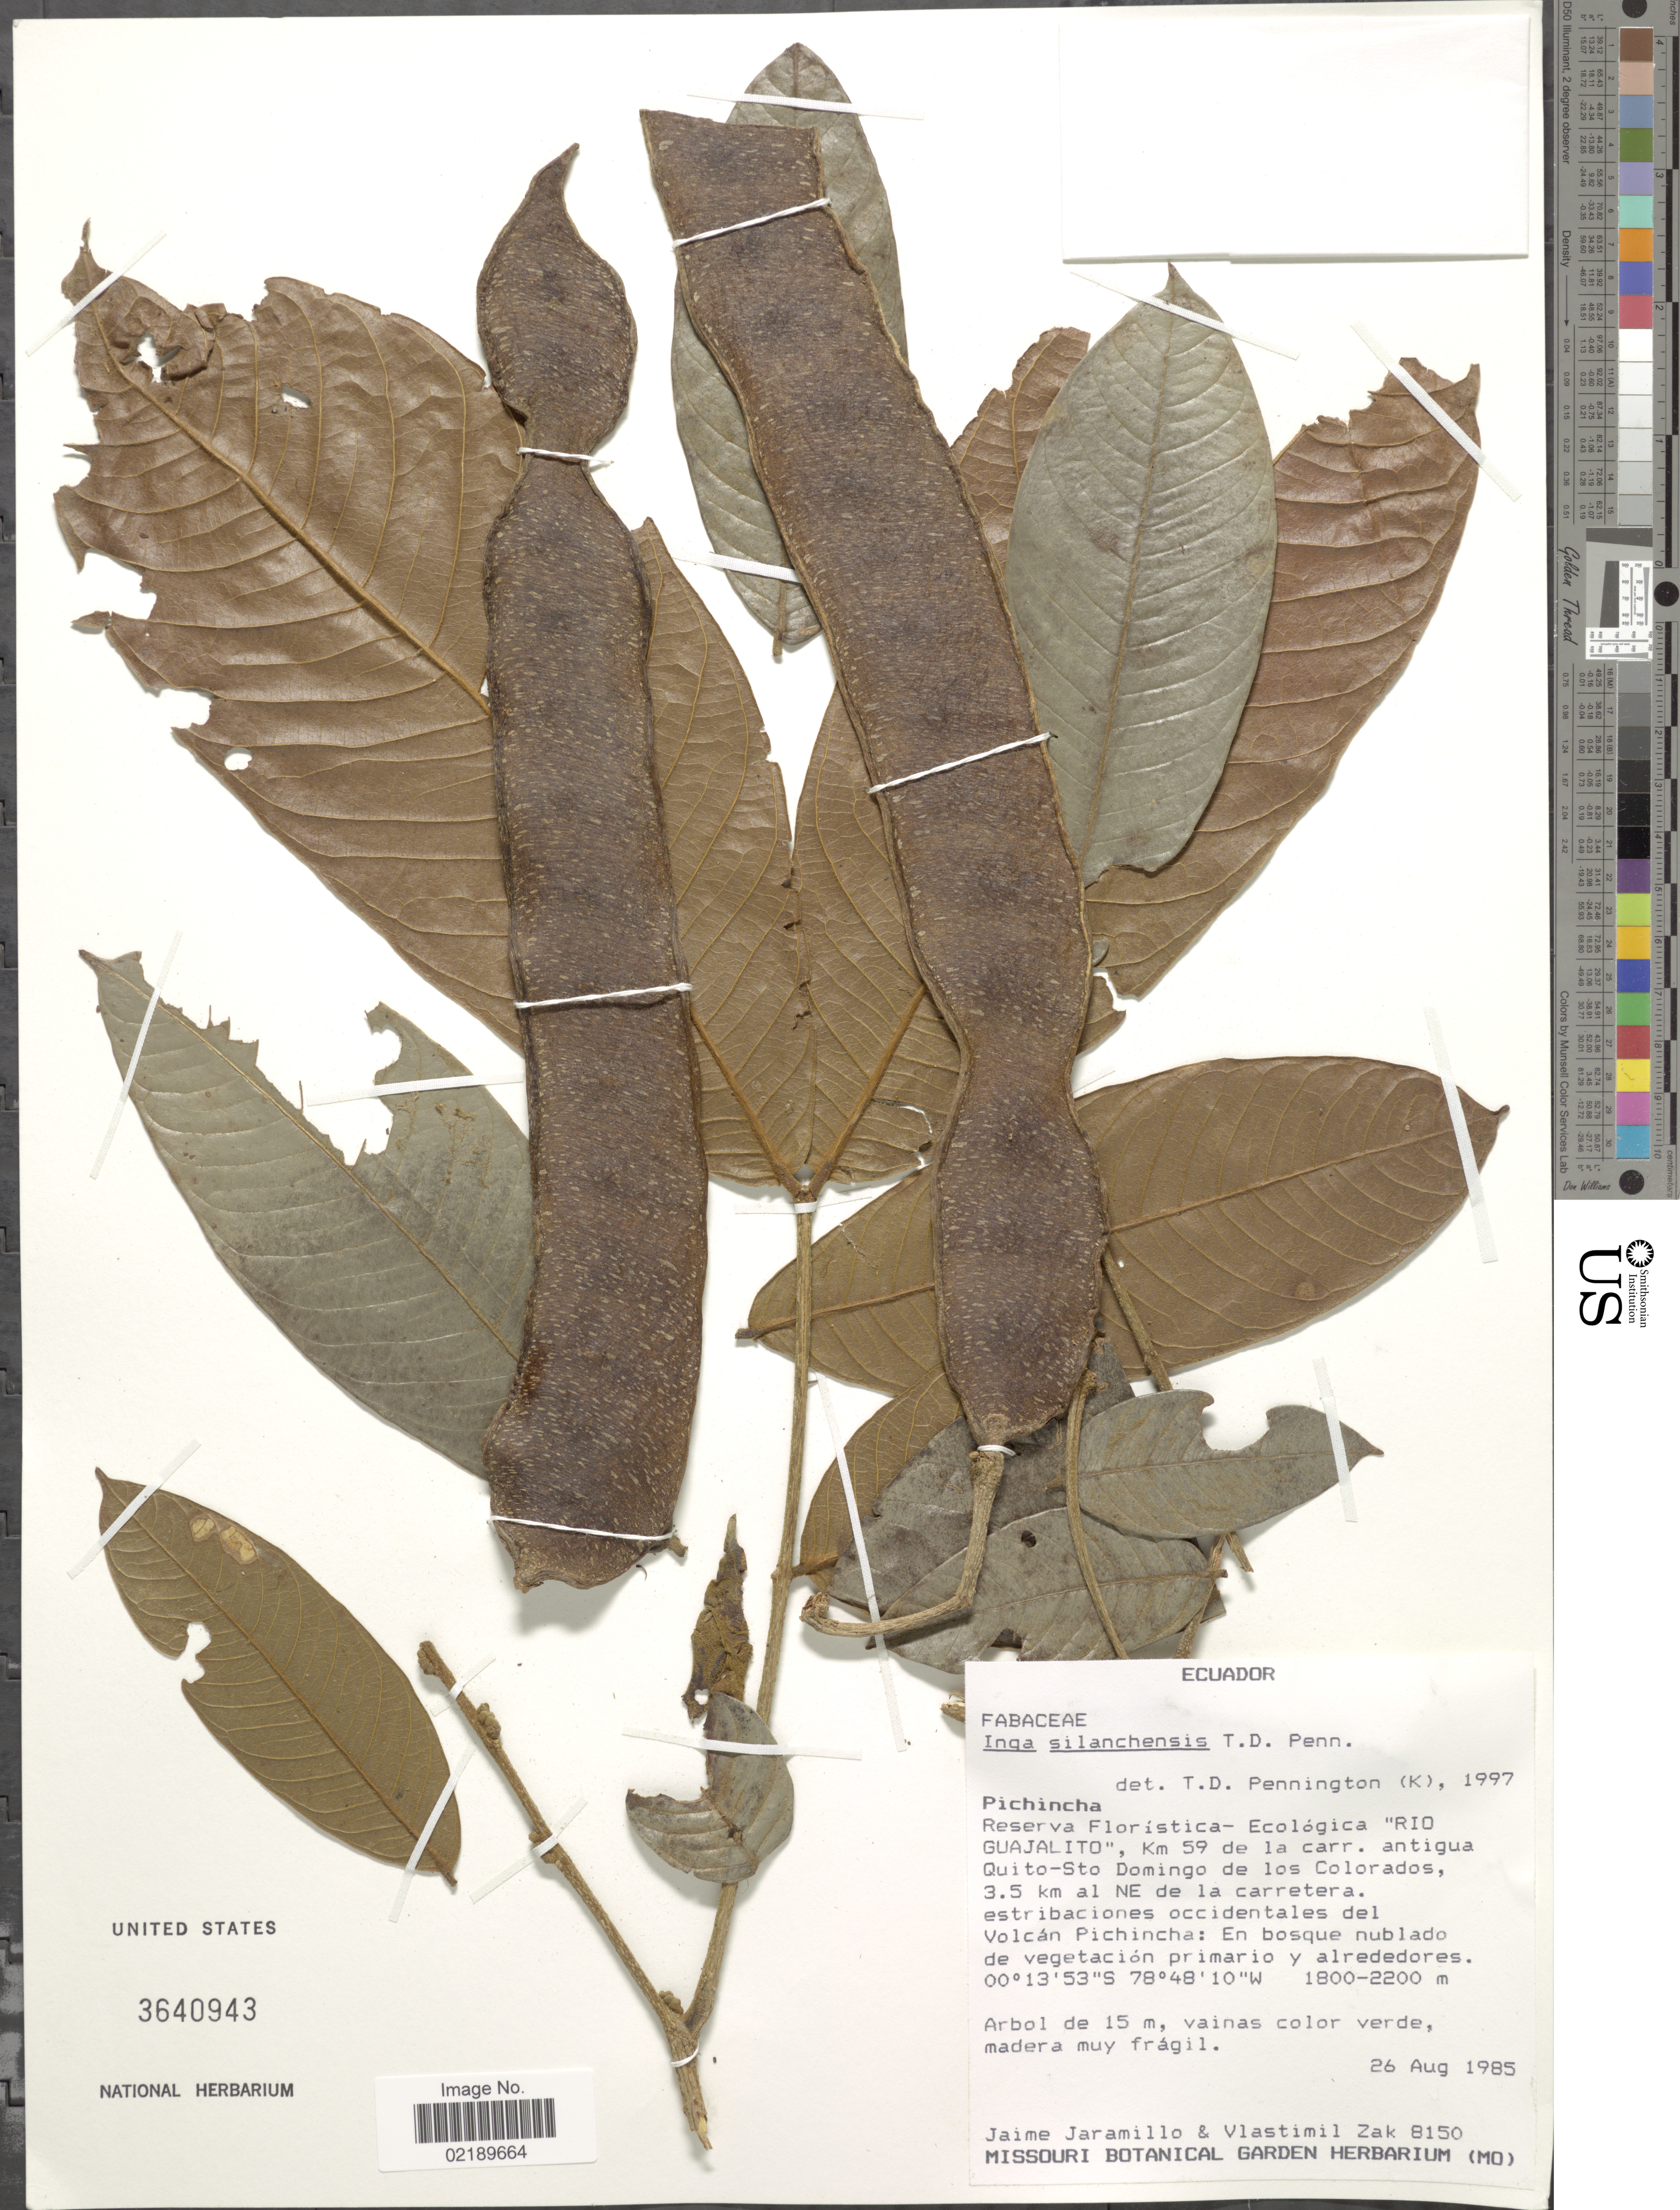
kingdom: Plantae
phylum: Tracheophyta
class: Magnoliopsida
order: Fabales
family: Fabaceae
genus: Inga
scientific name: Inga silanchensis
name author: T.D. Penn.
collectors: J. Jaramillo & V. Zak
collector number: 8150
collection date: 1985-08-26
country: Ecuador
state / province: Pichincha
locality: Pichincha. Reserva Florística - Ecológica "Rio Guajalito", Km 59 de la carr. antigua Quito-Sto Domingo de los Colorados, 3.5 km al NE de la carretera. Volcán Pichincha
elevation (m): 1800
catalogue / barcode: US 3640943